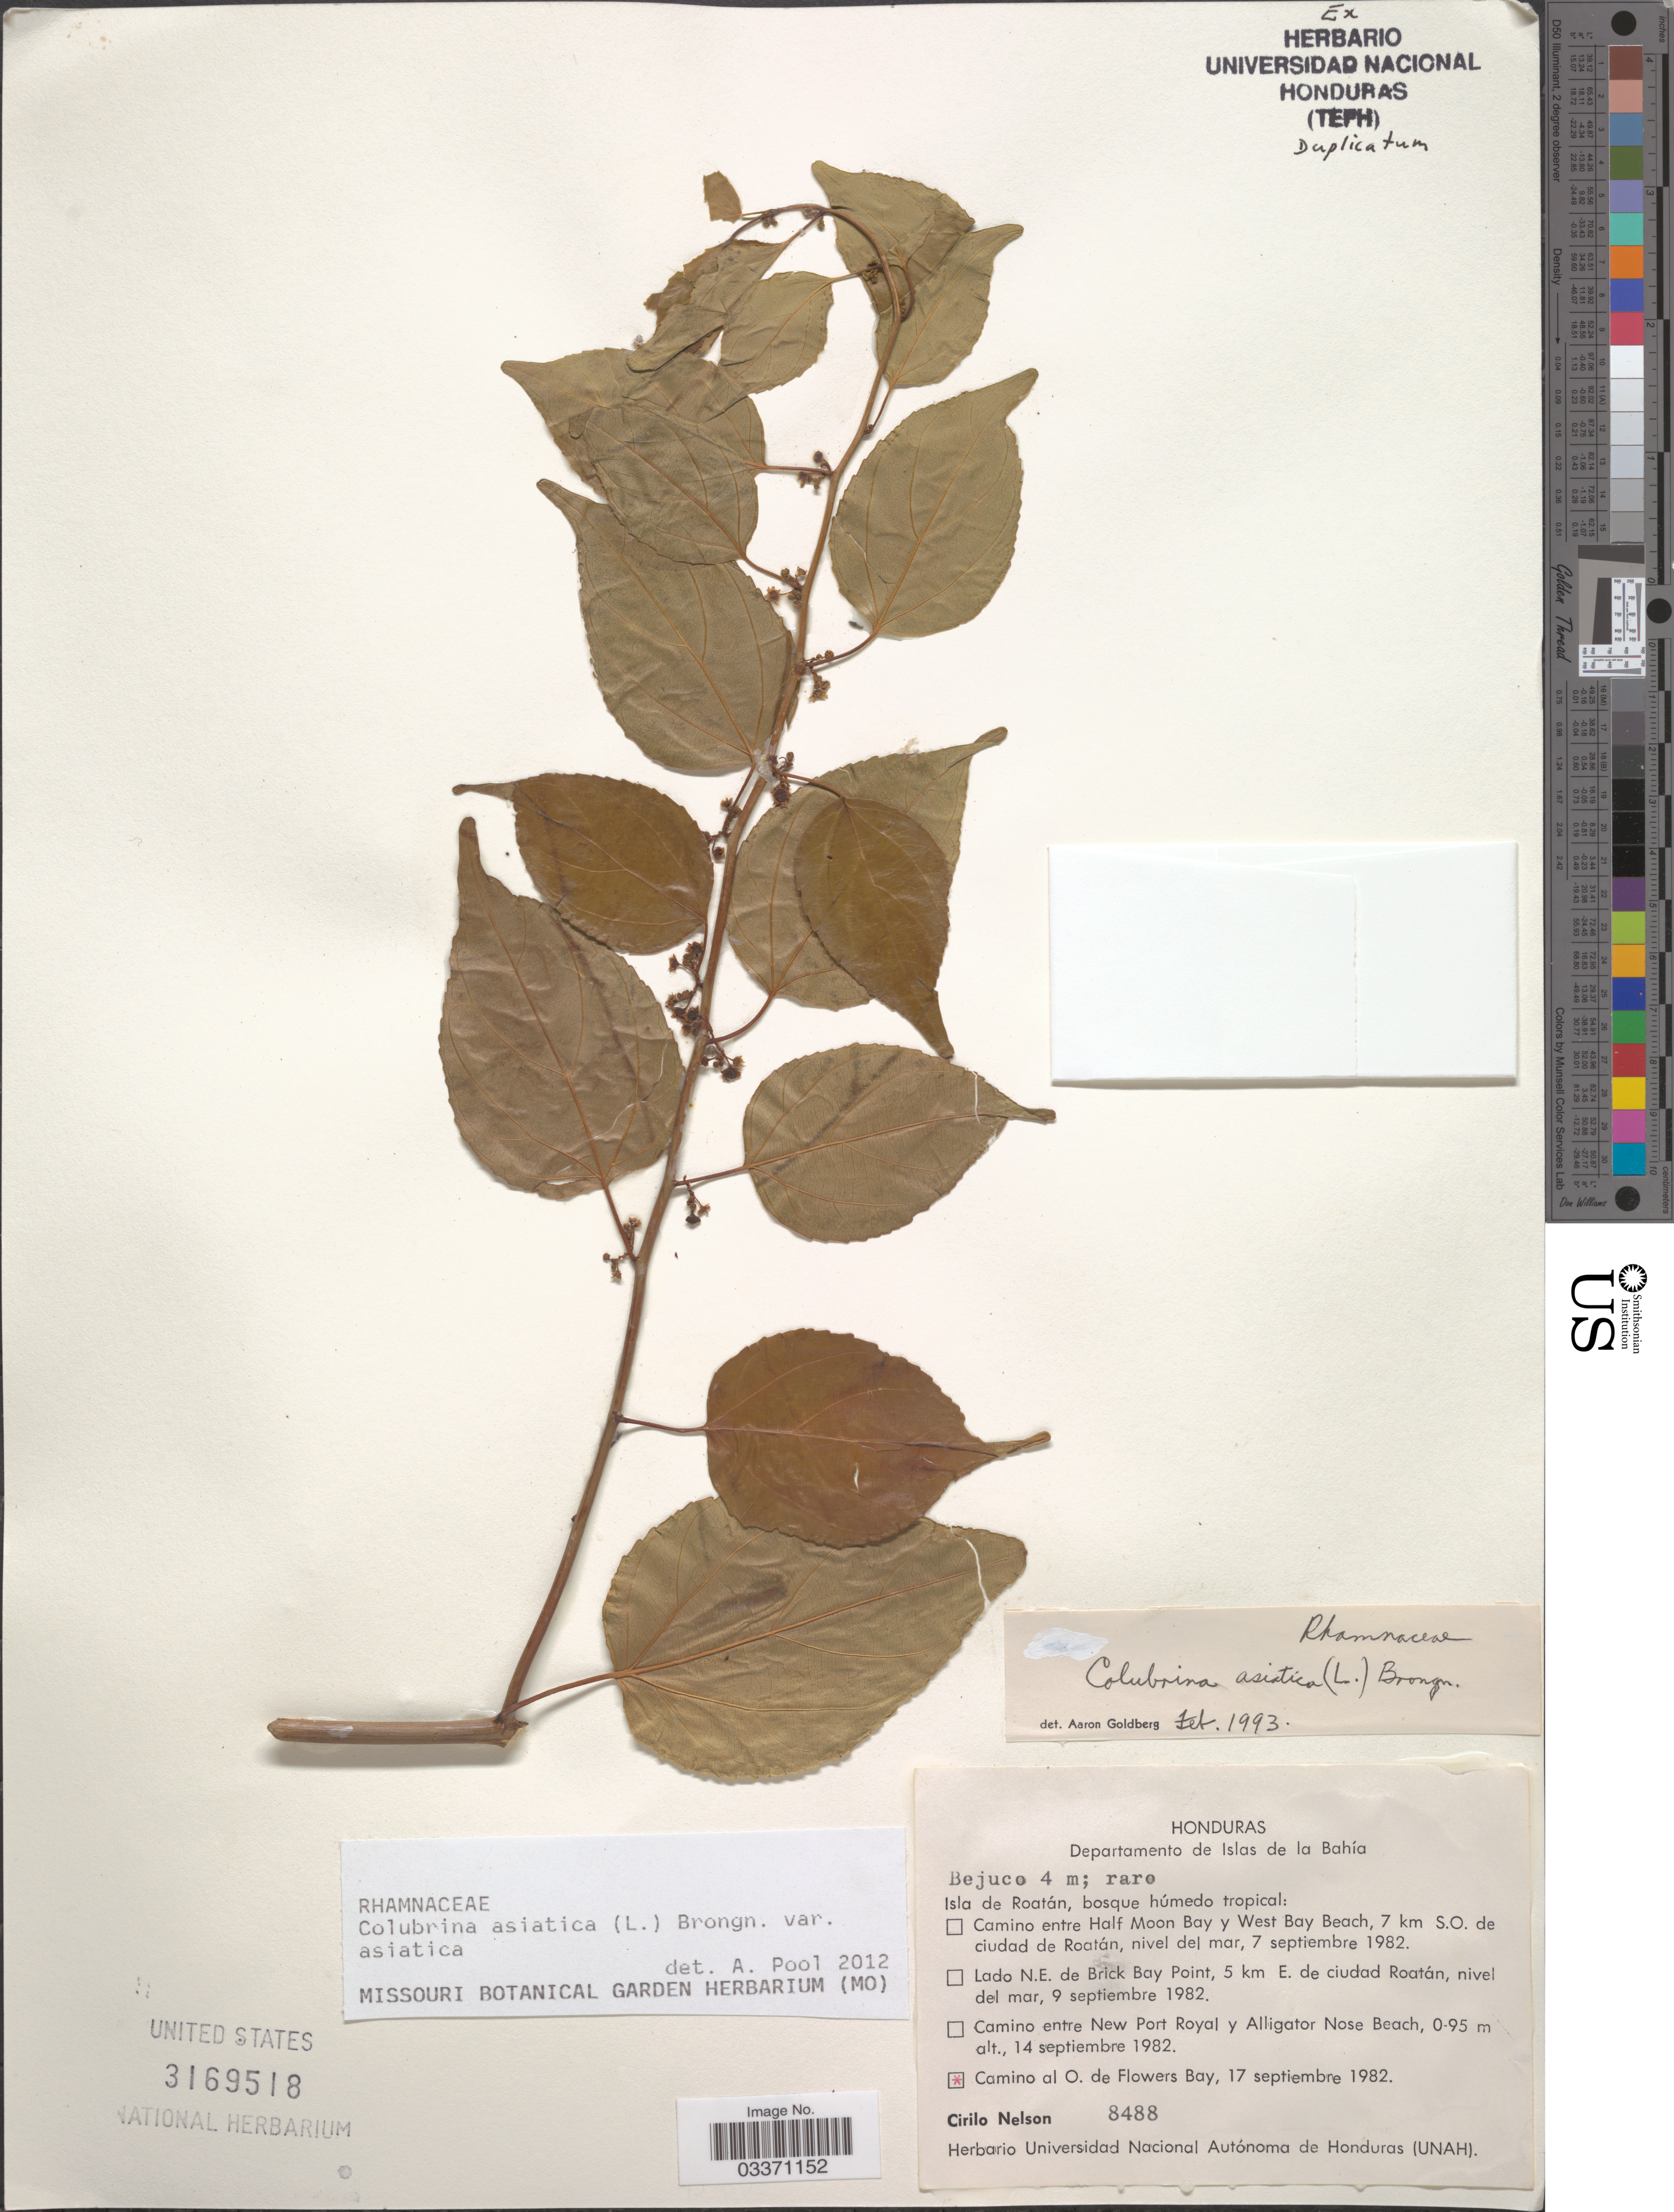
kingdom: Plantae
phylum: Tracheophyta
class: Magnoliopsida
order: Rosales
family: Rhamnaceae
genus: Colubrina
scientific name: Colubrina asiatica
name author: (L.) Brongn.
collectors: C. Nelson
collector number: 8488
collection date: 1982-09-17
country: Honduras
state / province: Islas de la Bahía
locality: Departamento de Islas de la Bahía, Camino al O. de Flowers Bay.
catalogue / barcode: US 3169518